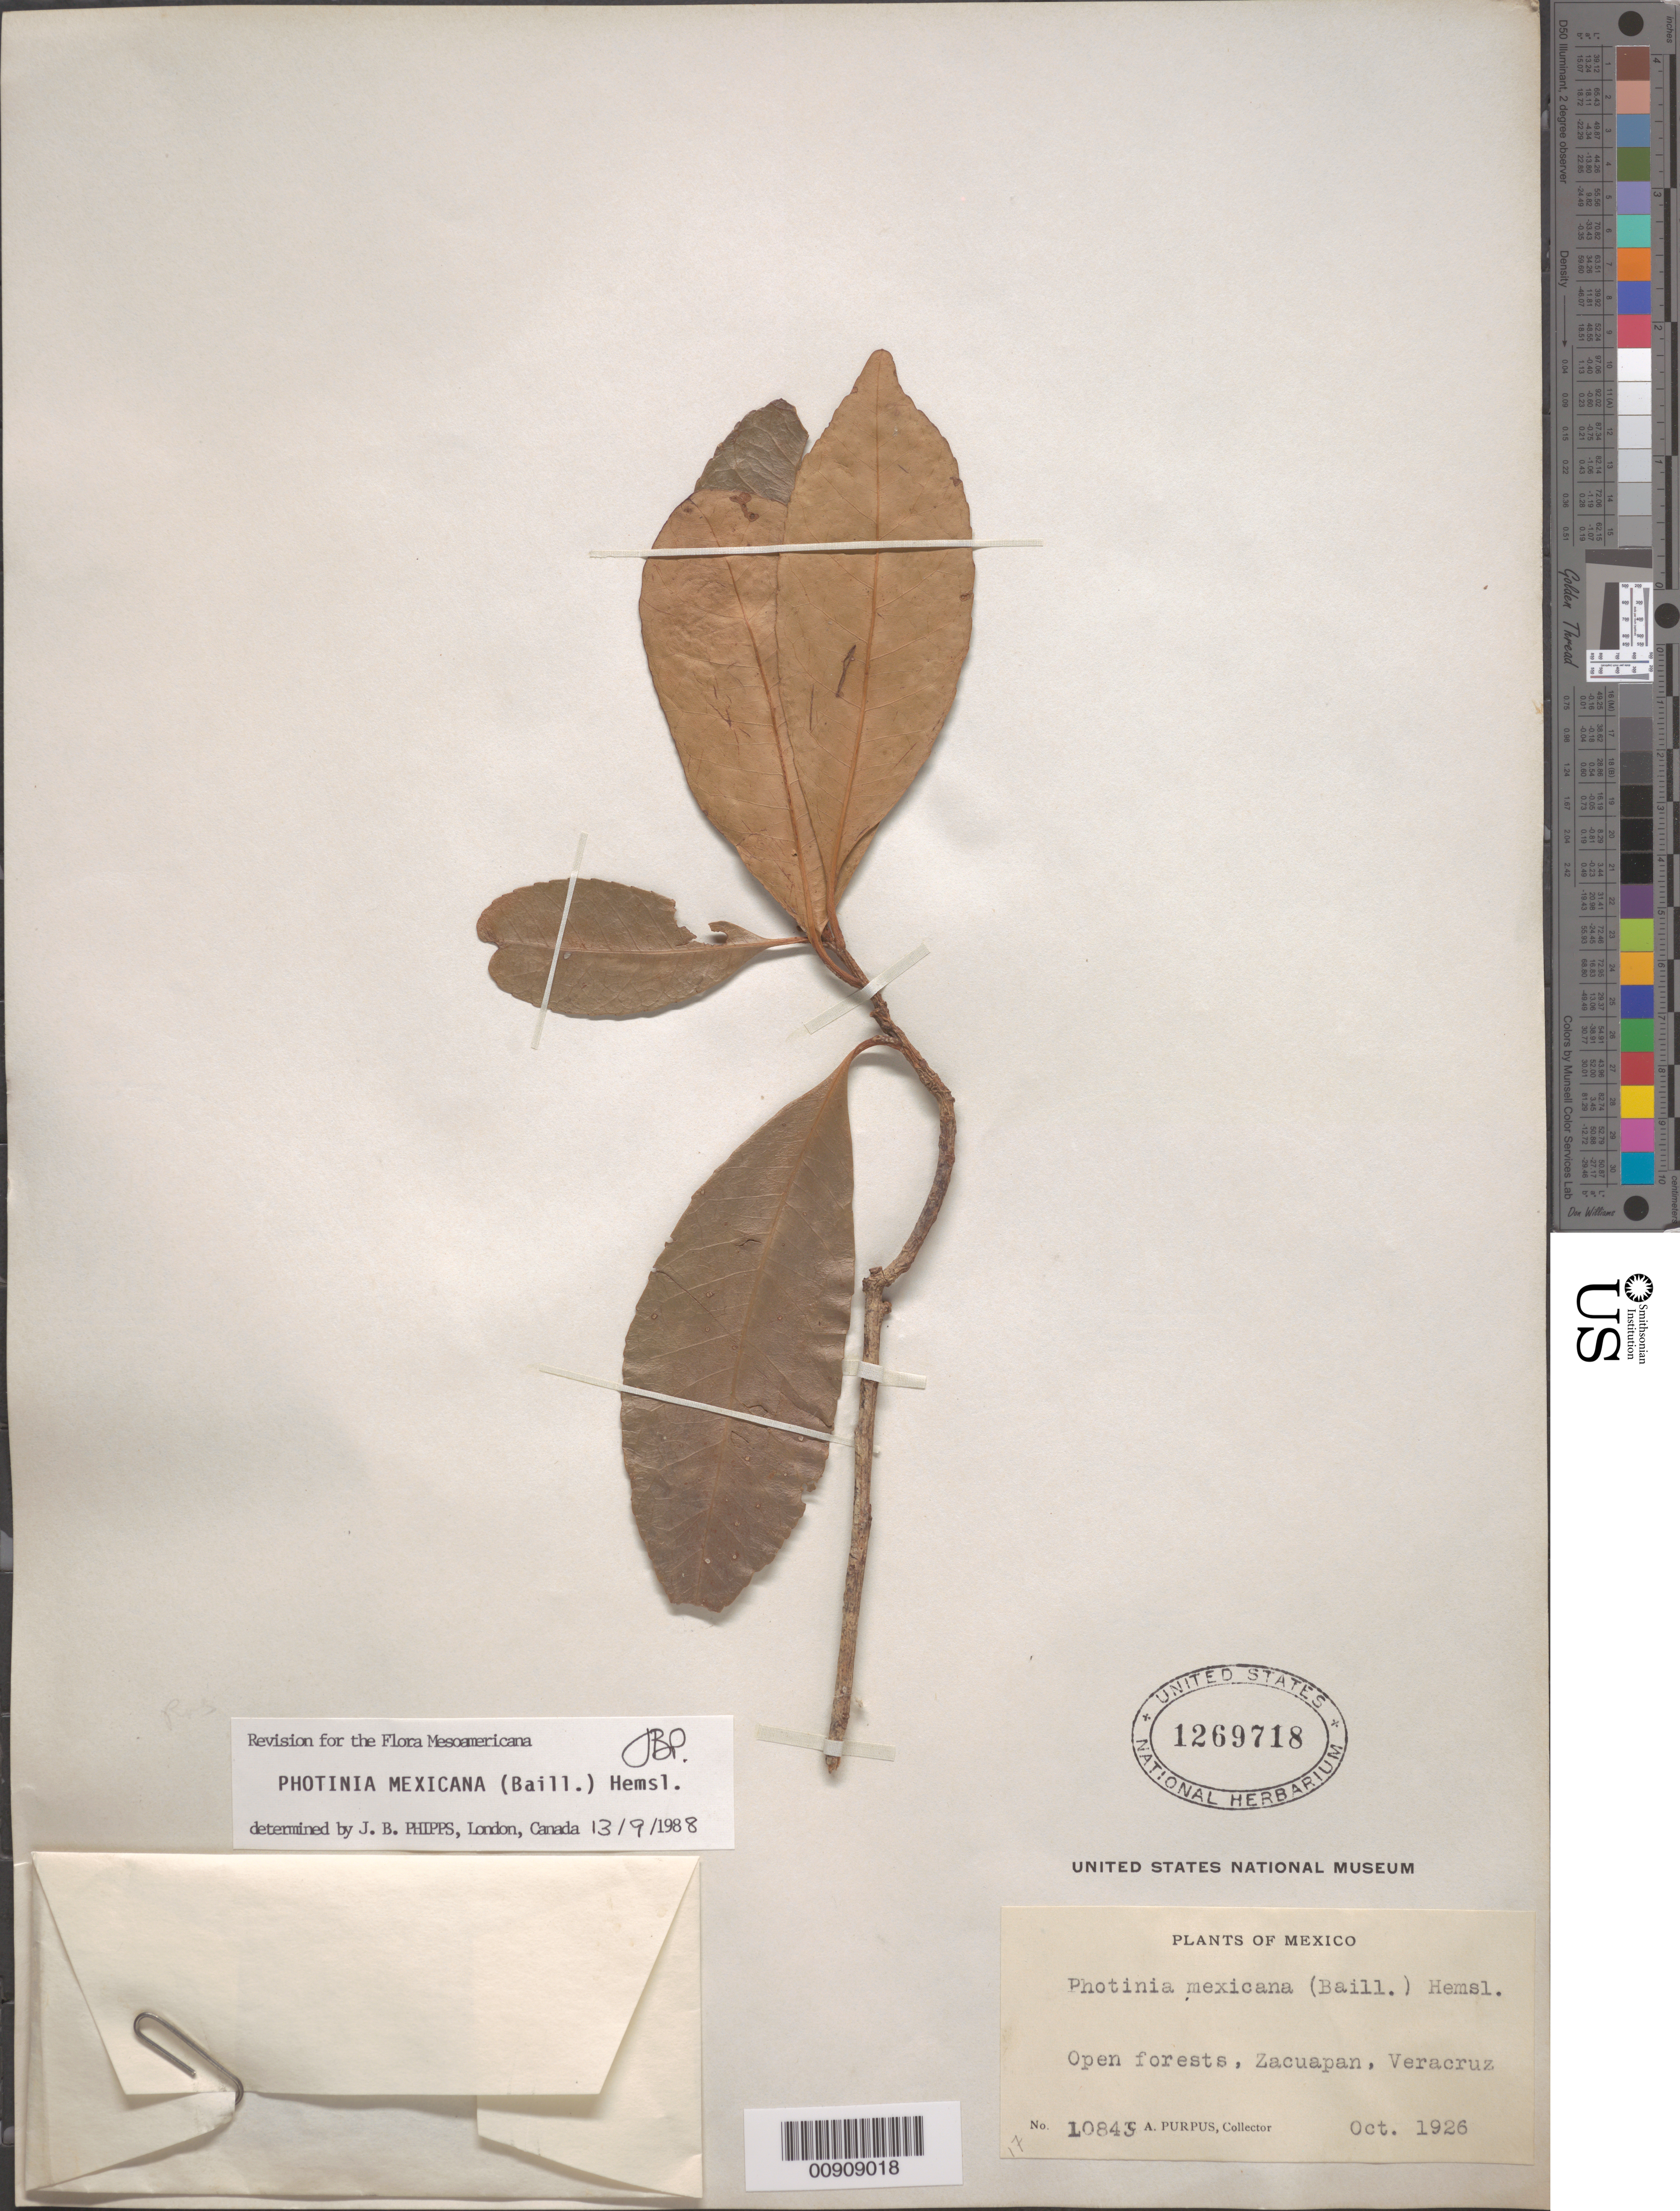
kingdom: Plantae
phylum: Tracheophyta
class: Magnoliopsida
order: Rosales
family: Rosaceae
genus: Phippsiomeles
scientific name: Phippsiomeles mexicana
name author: (Baill.) B.B. Liu & J. Wen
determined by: Strong, Mark T., (BOT), Smithsonian Institution - National Museum of Natural History (UNITED STATES)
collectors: C. A. Purpus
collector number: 10843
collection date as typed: Oct 1926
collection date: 1926-10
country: Mexico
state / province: Veracruz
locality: Zacuapan, Veracruz.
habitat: Open forests.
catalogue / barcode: US 1269718